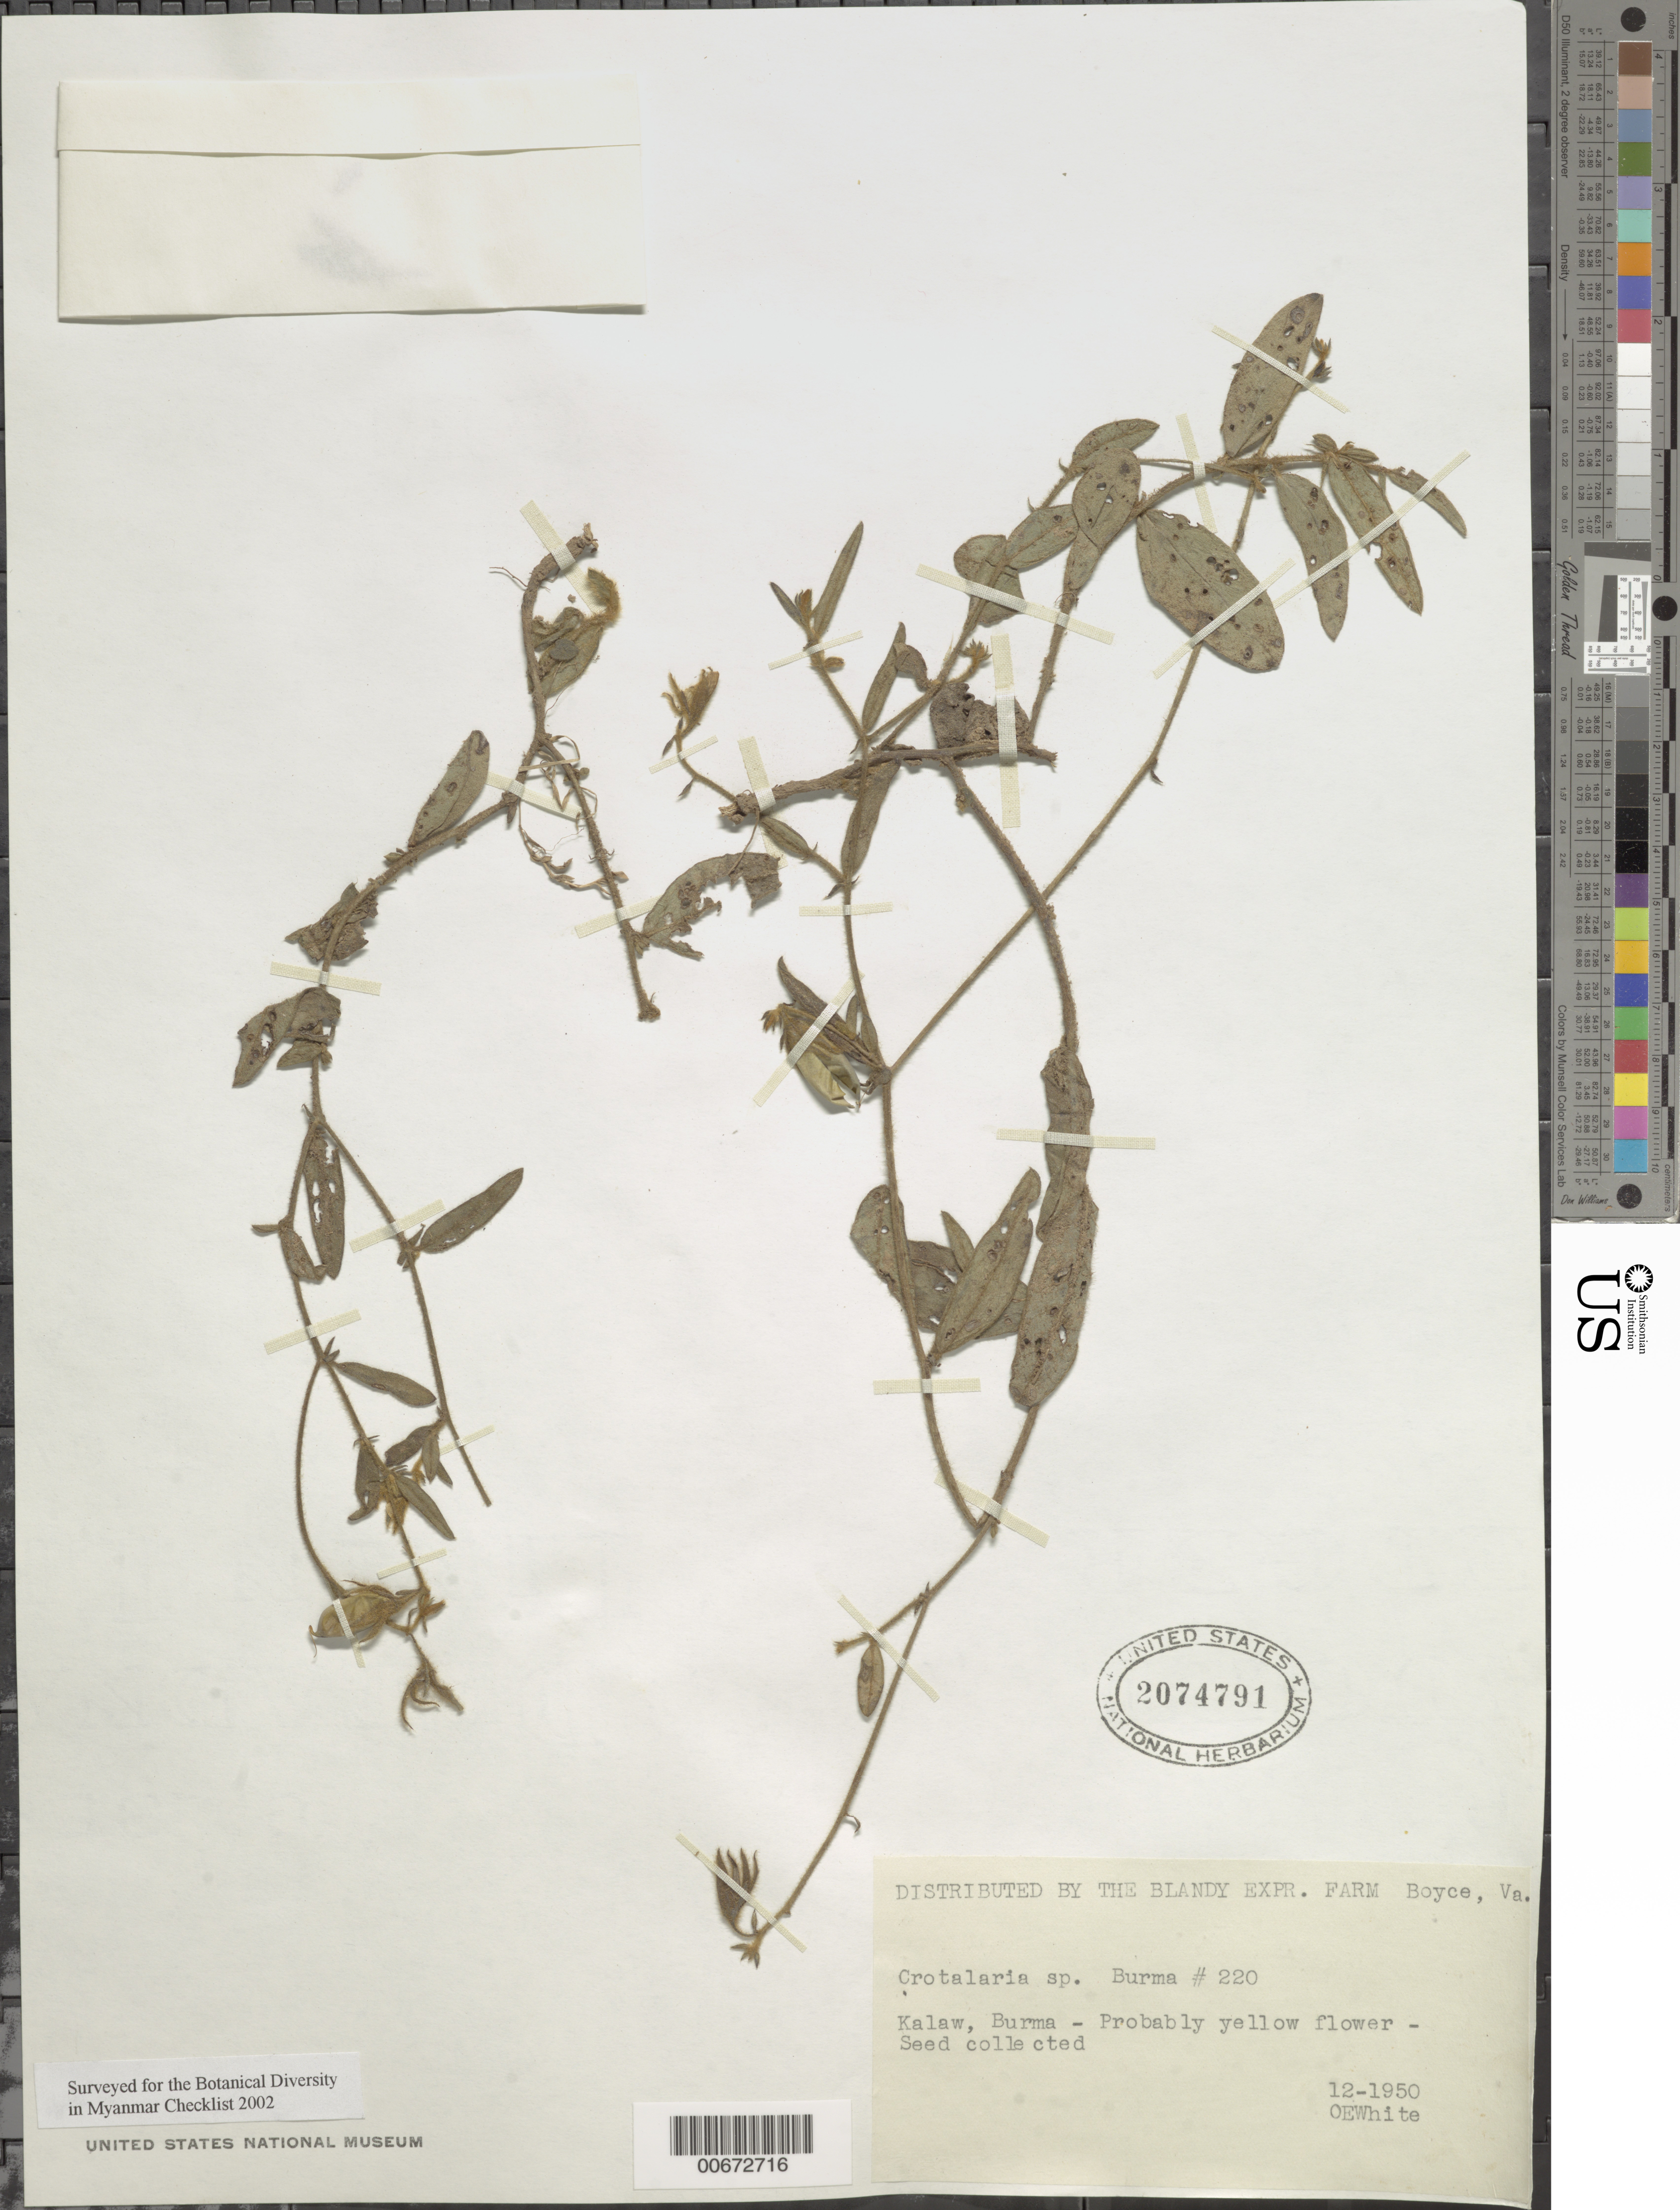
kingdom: Plantae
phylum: Tracheophyta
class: Magnoliopsida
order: Fabales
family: Fabaceae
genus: Crotalaria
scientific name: Crotalaria sp.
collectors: O. E. White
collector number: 220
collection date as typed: Dec 1950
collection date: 1950-12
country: Myanmar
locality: Kalaw.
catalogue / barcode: US 2074791